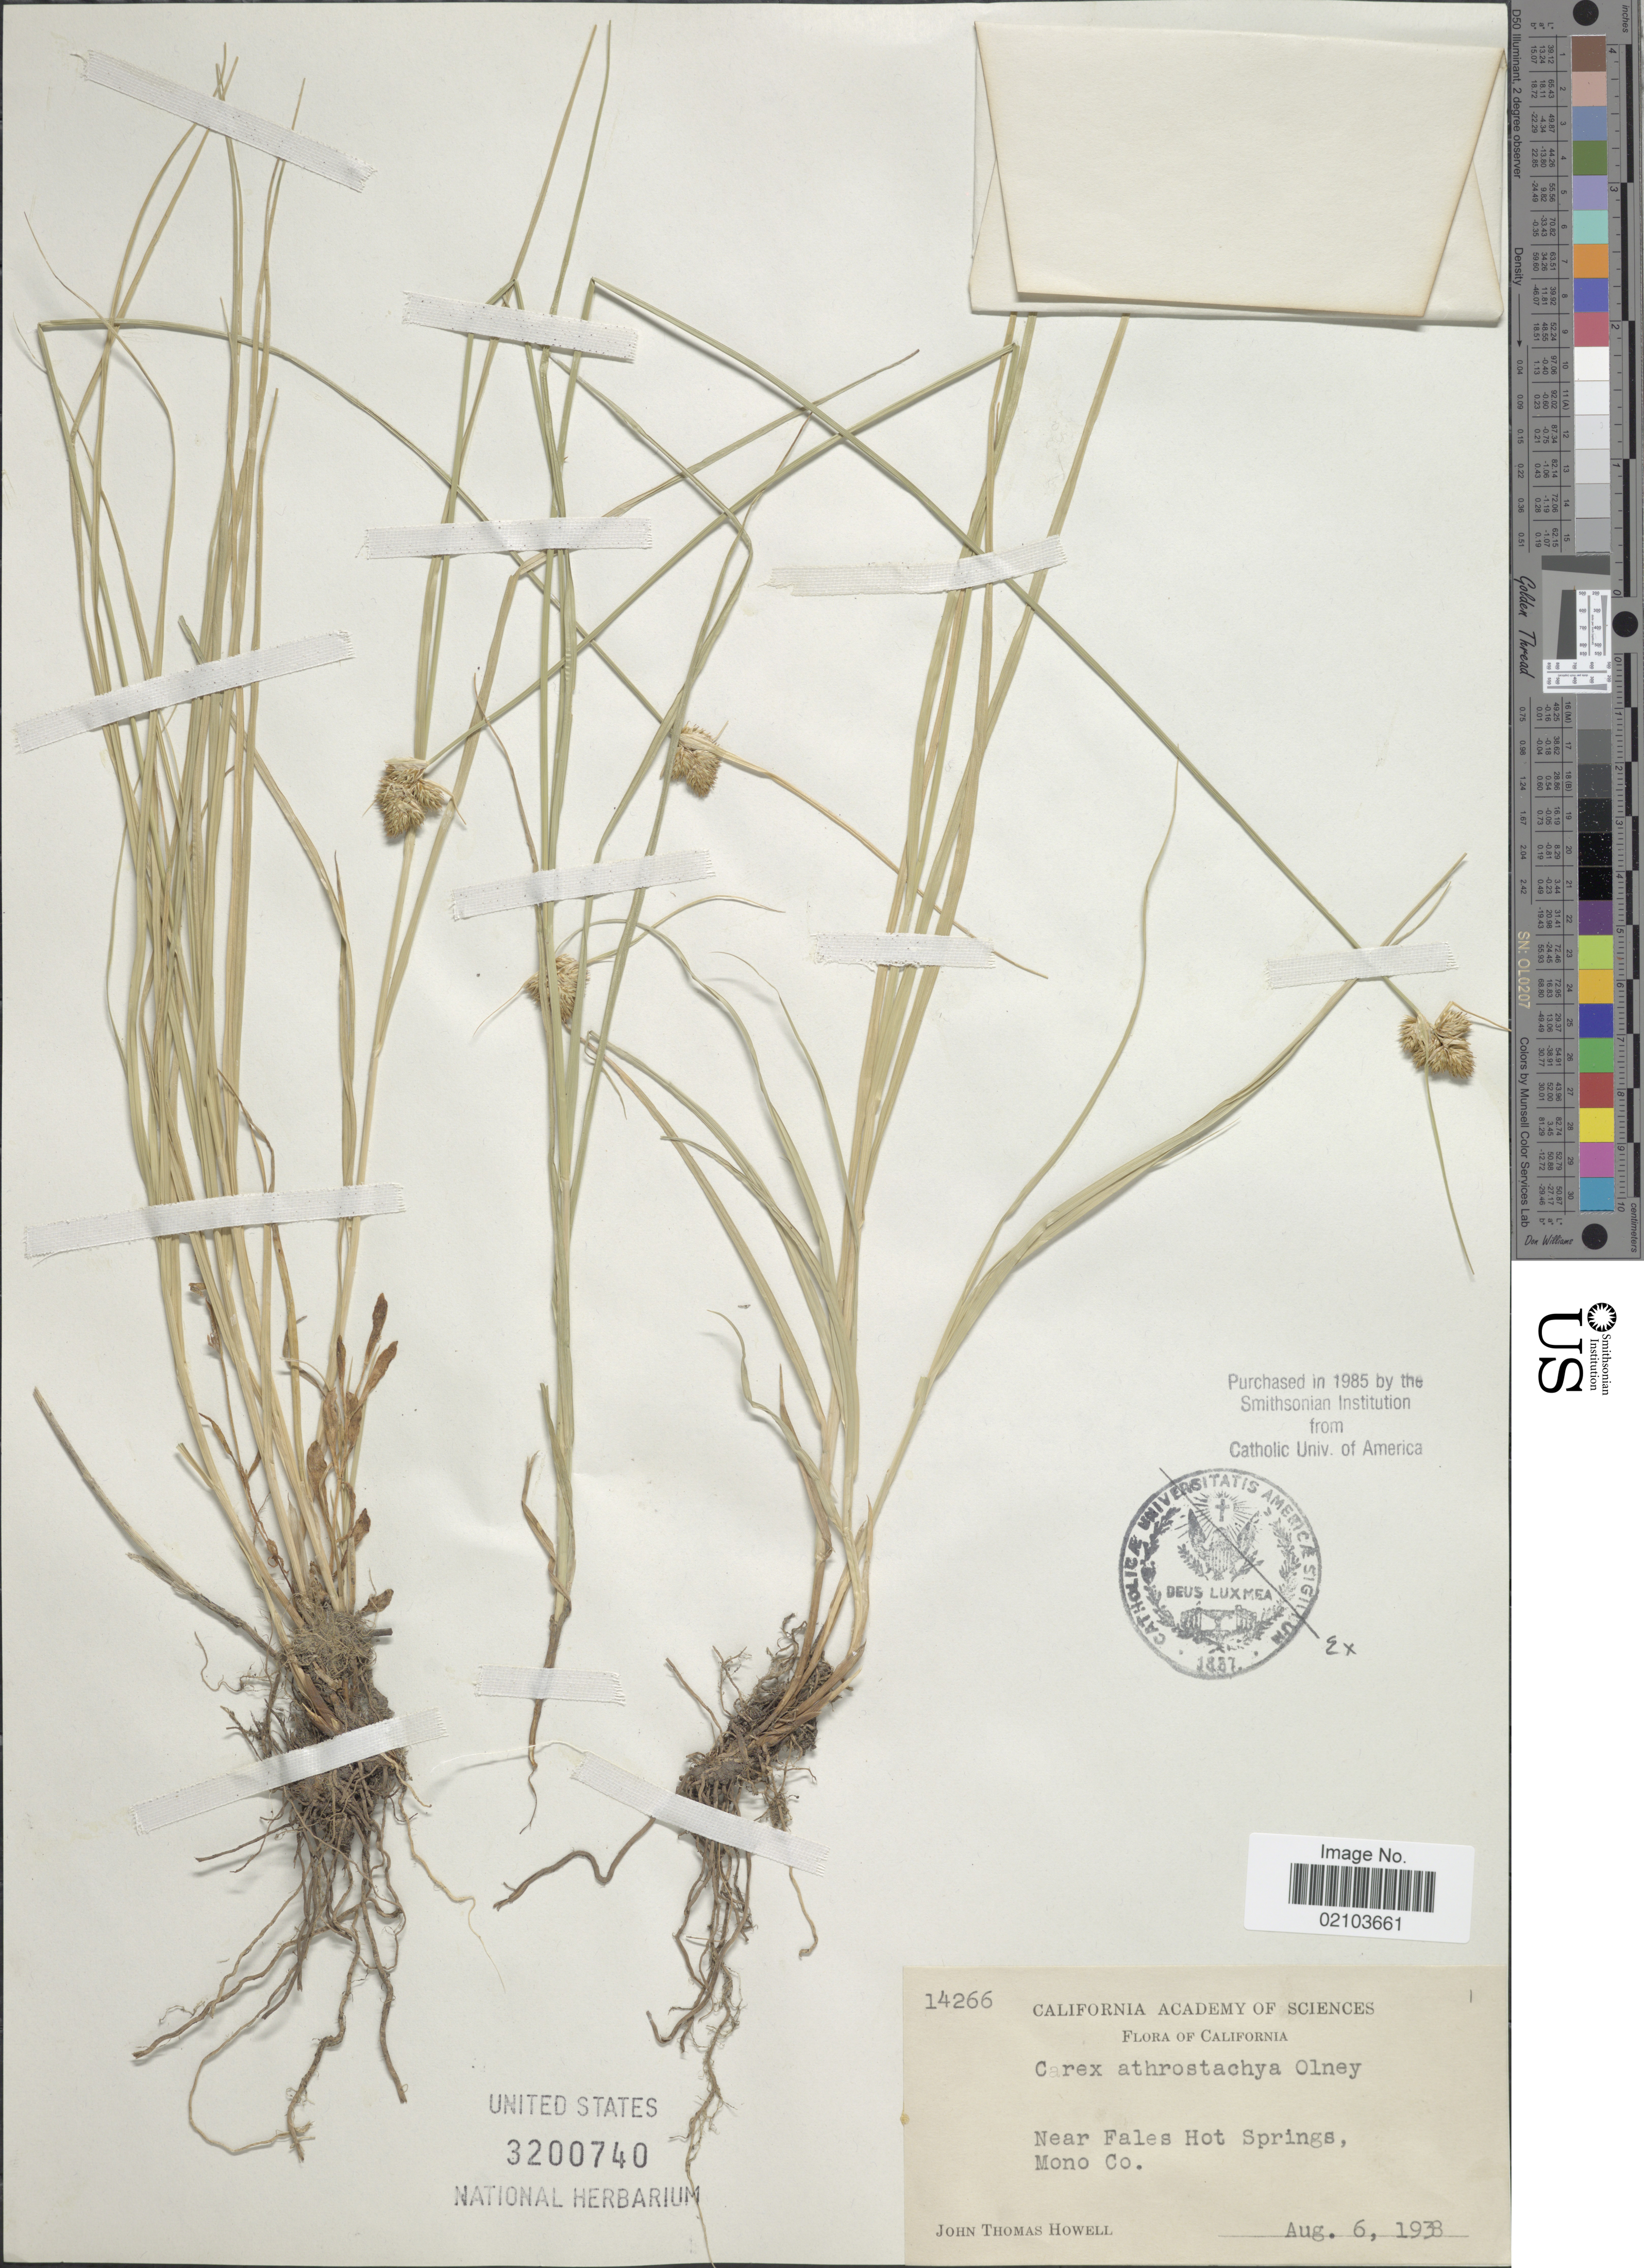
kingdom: Plantae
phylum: Tracheophyta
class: Liliopsida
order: Poales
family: Cyperaceae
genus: Carex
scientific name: Carex athrostachya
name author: Olney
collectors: J. T. Howell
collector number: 14266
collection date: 1938-08-06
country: United States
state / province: California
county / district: Mono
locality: Near fales Hot Springs, Mono Co.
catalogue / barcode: US 3200740